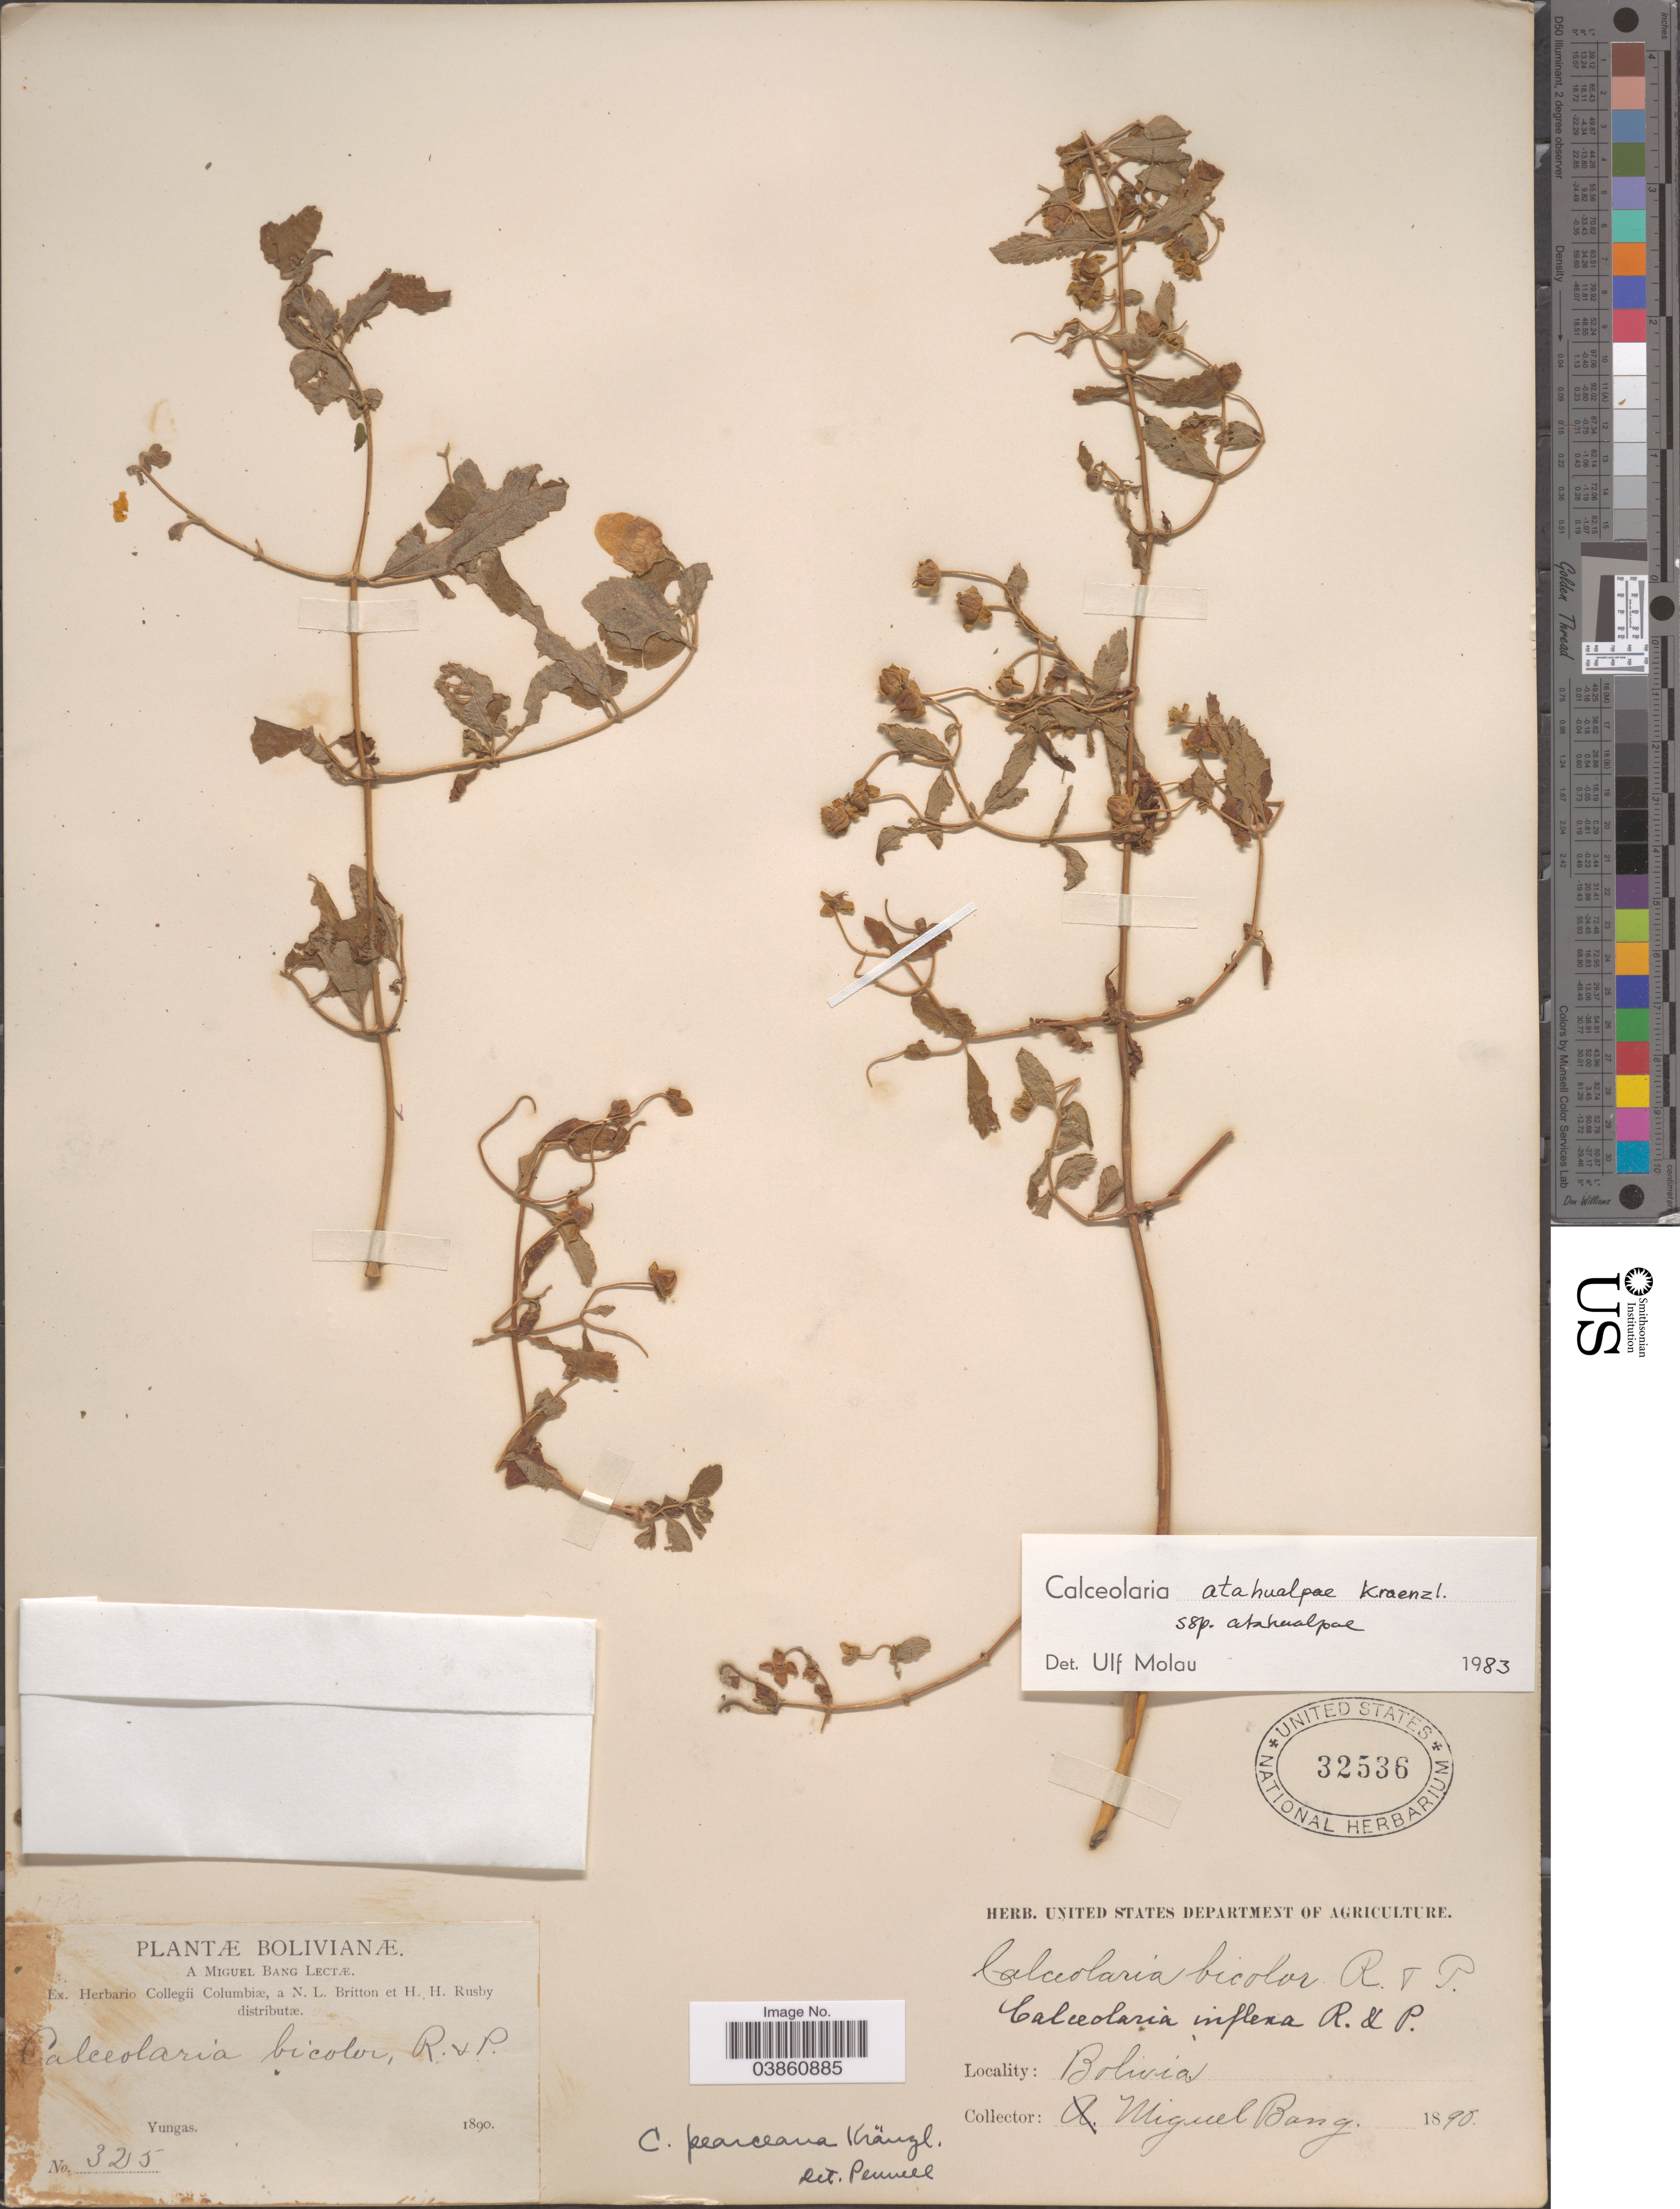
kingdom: Plantae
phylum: Tracheophyta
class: Magnoliopsida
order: Lamiales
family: Calceolariaceae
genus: Calceolaria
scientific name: Calceolaria atahualpae subsp. atahualpae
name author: Kraenzl.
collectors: M. Bang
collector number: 325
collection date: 1890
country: Bolivia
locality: Yungas.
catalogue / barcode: US 32536